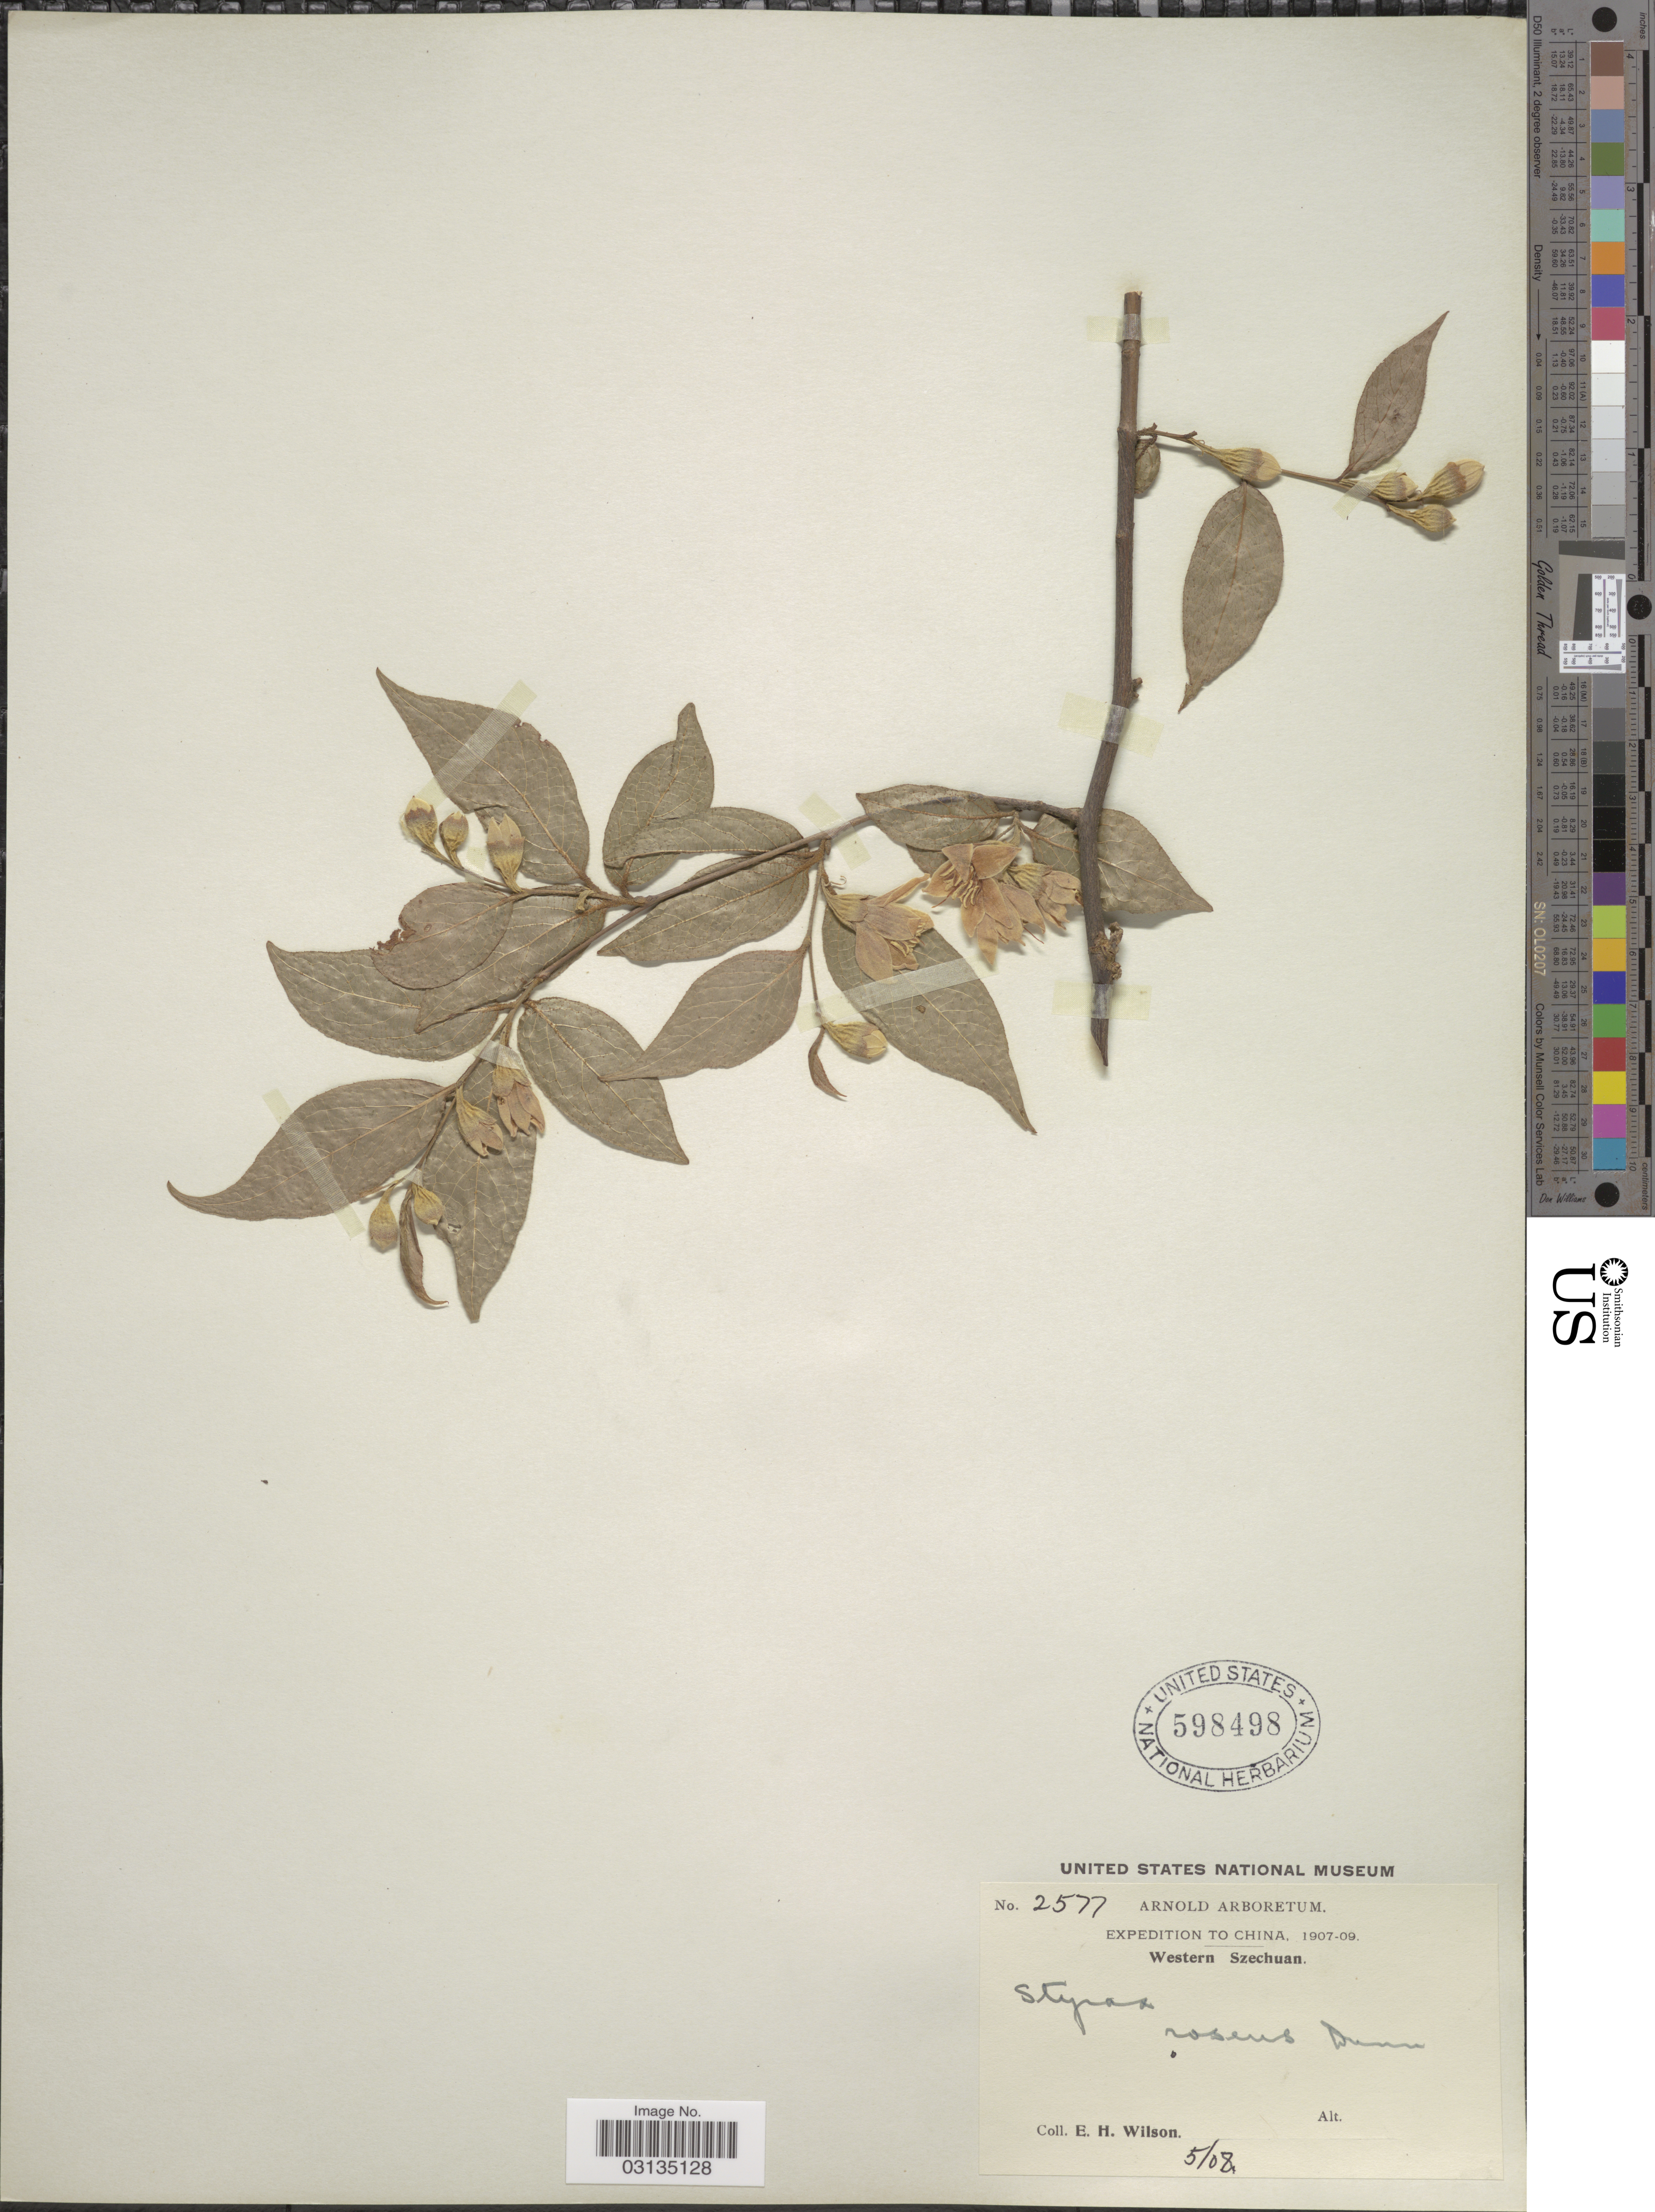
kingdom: Plantae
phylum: Tracheophyta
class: Magnoliopsida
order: Ericales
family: Styracaceae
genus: Styrax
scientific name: Styrax roseus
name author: Dunn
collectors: E. Wilson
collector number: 2577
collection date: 1908-05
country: China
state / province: Sichuan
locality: Western Szechuan.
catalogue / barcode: US 598498